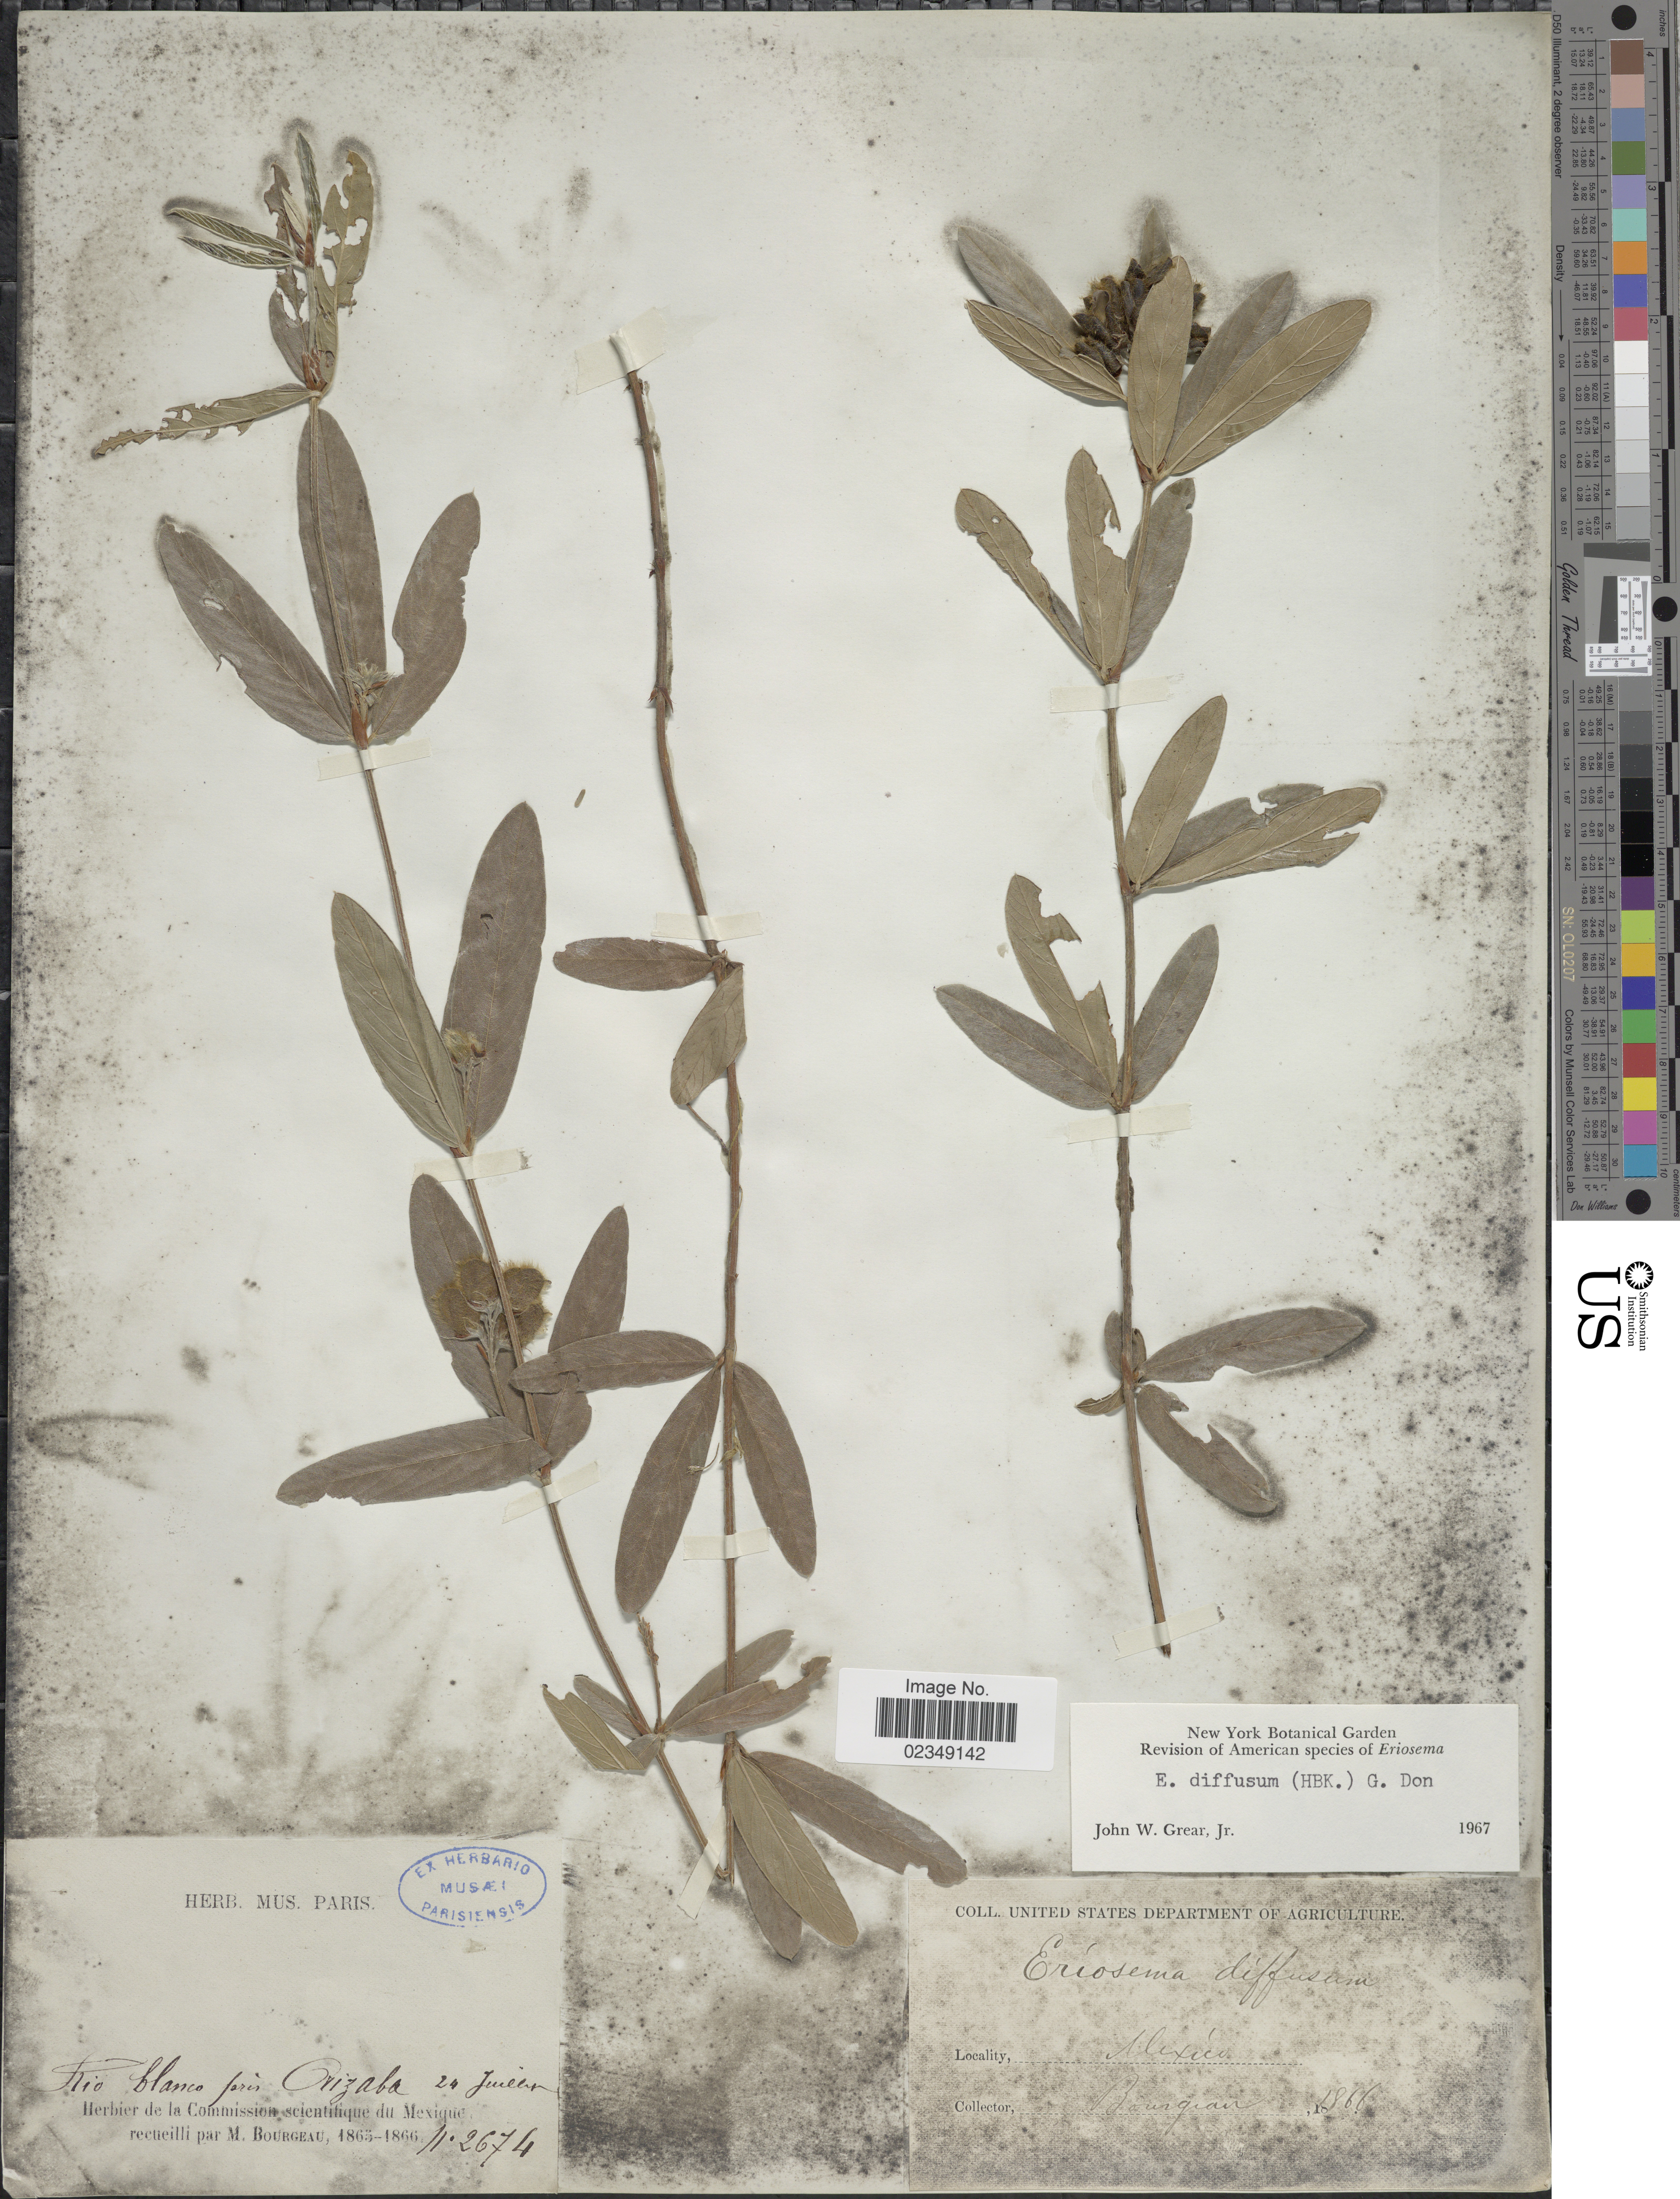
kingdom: Plantae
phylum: Tracheophyta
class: Magnoliopsida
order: Fabales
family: Fabaceae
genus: Eriosema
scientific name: Eriosema diffusum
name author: (Kunth) G. Don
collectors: M. Bourgeau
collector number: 2674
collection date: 1866-07-24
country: Mexico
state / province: México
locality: Rio blanco pres Orizaba.